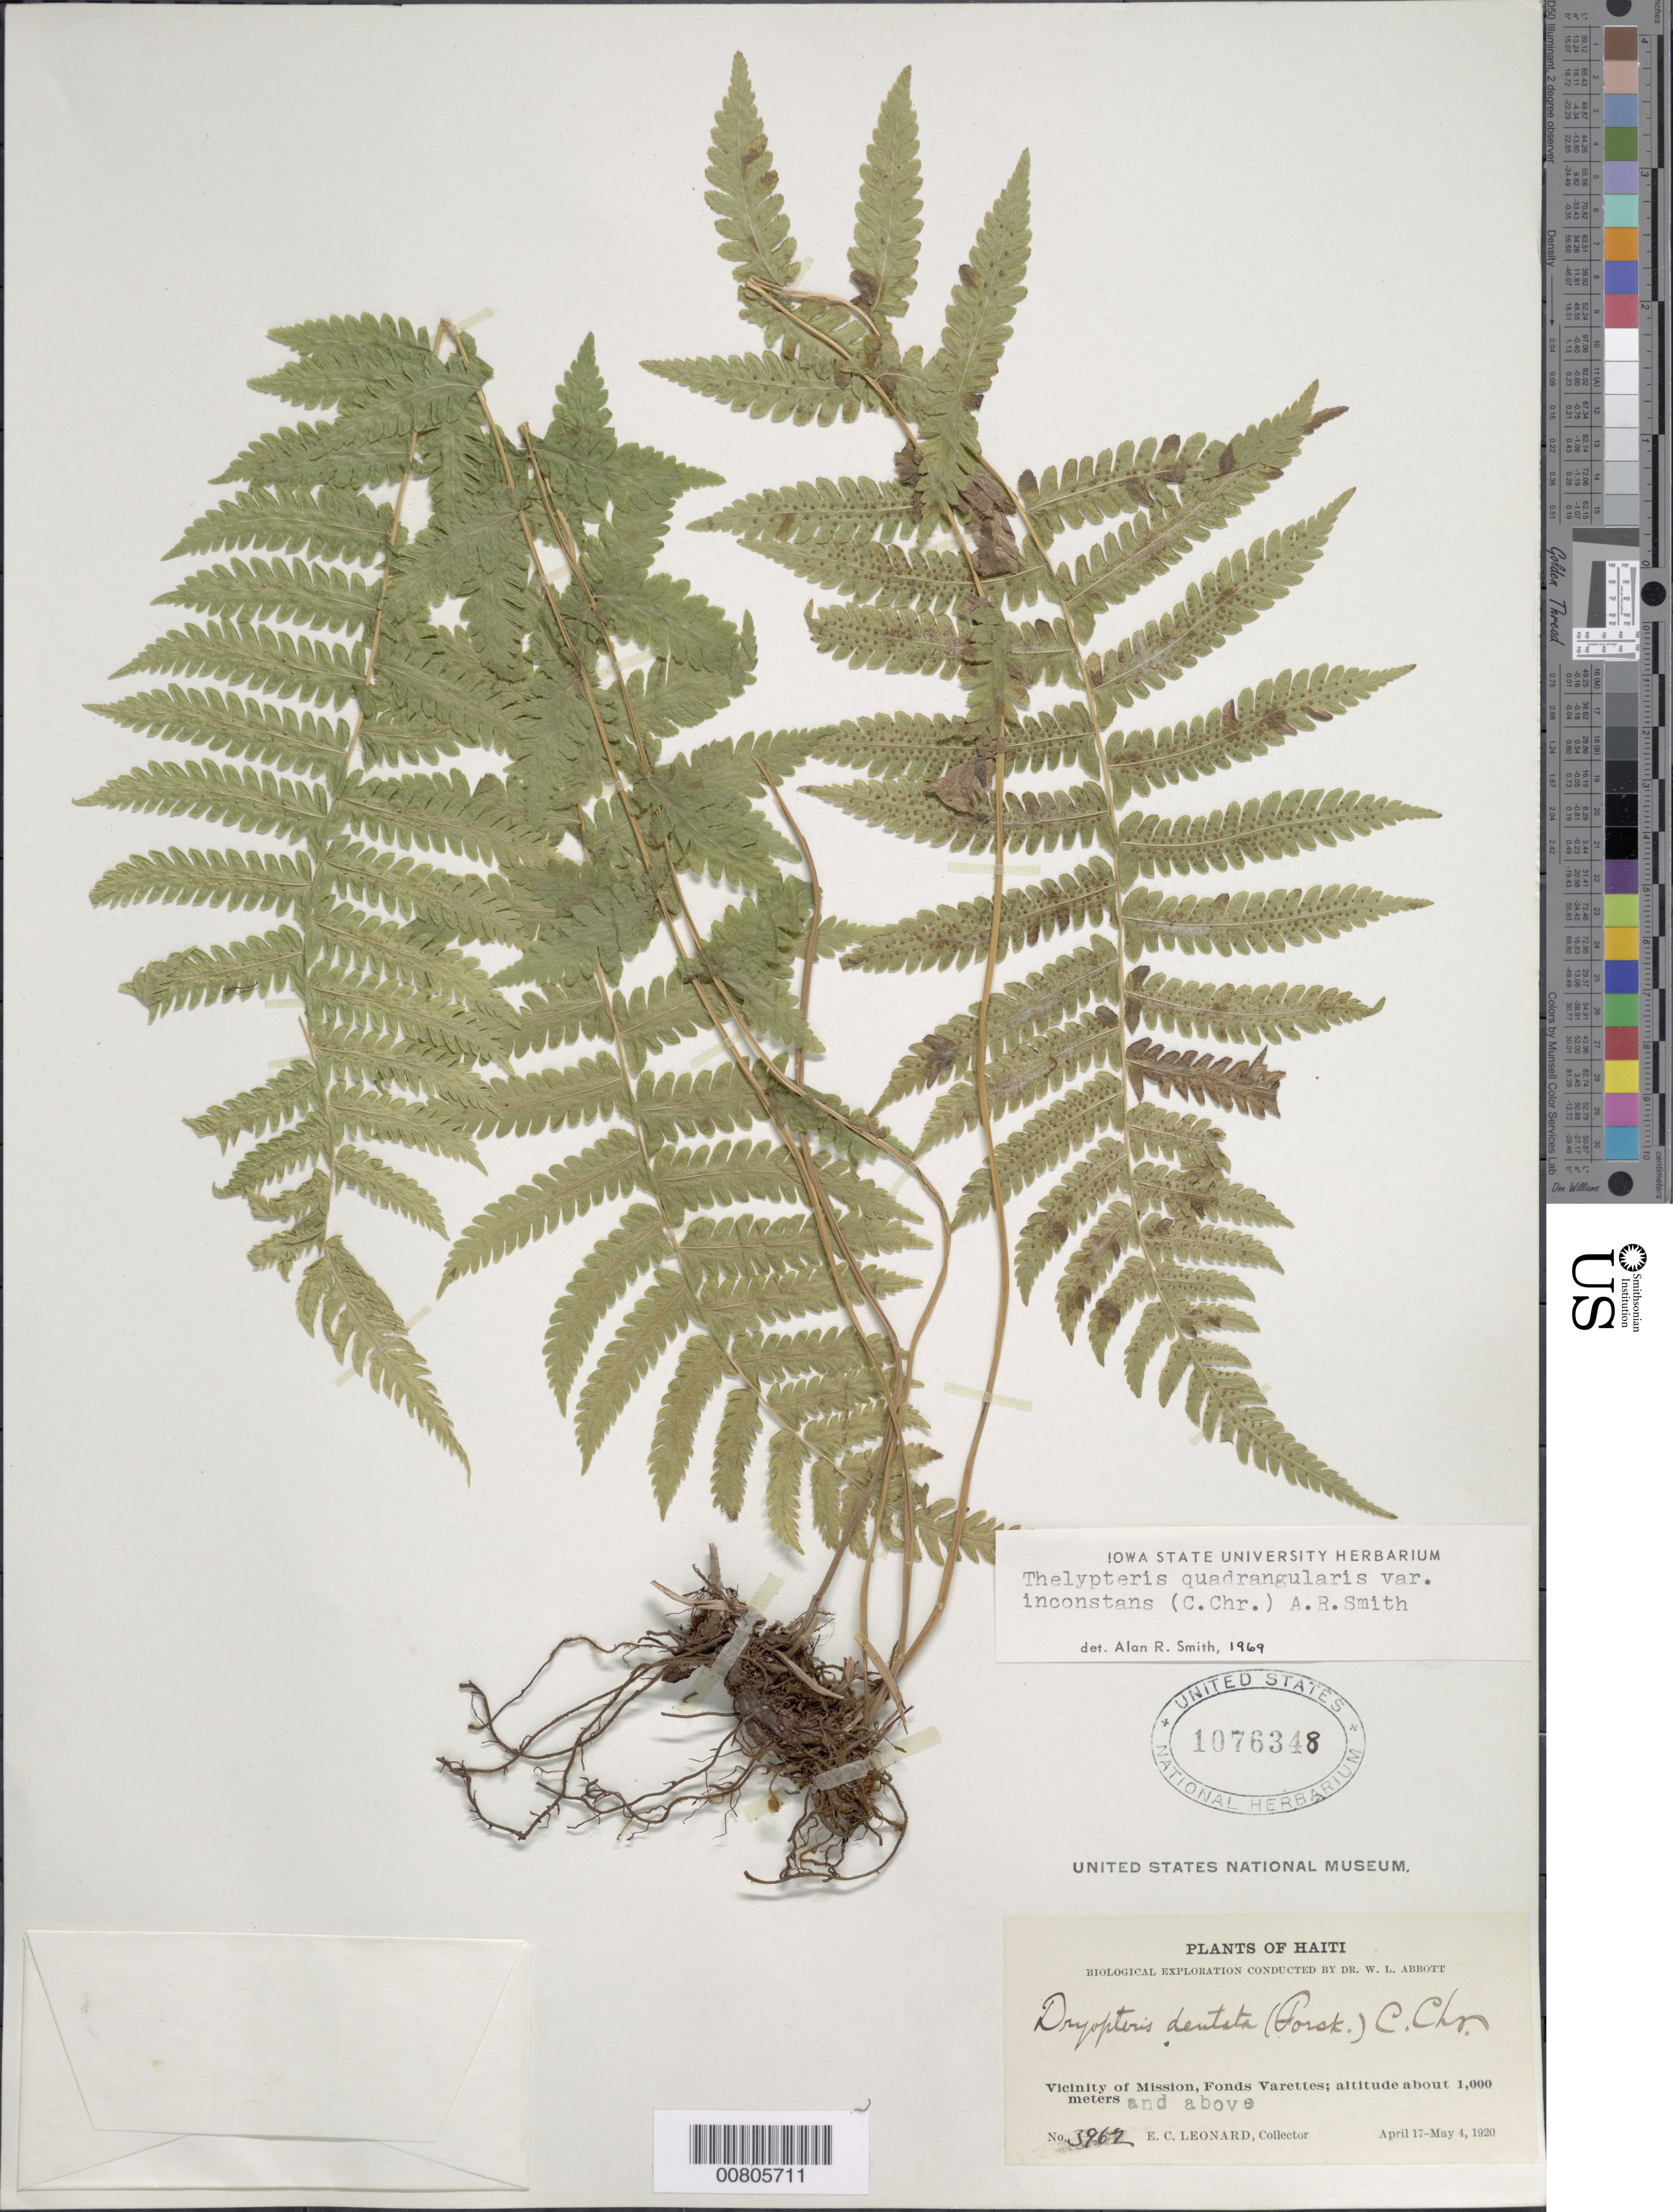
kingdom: Plantae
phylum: Tracheophyta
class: Polypodiopsida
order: Polypodiales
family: Thelypteridaceae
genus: Christella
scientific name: Christella hispidula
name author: (Decne.) Holttum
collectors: E. C. Leonard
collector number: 3962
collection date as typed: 17 Apr 1920 to 04 May 1920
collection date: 1920-04-17/1920-05-04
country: Haiti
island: Hispaniola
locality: Mission vicinity, Fonds Varettes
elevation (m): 1000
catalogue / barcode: US 1076348